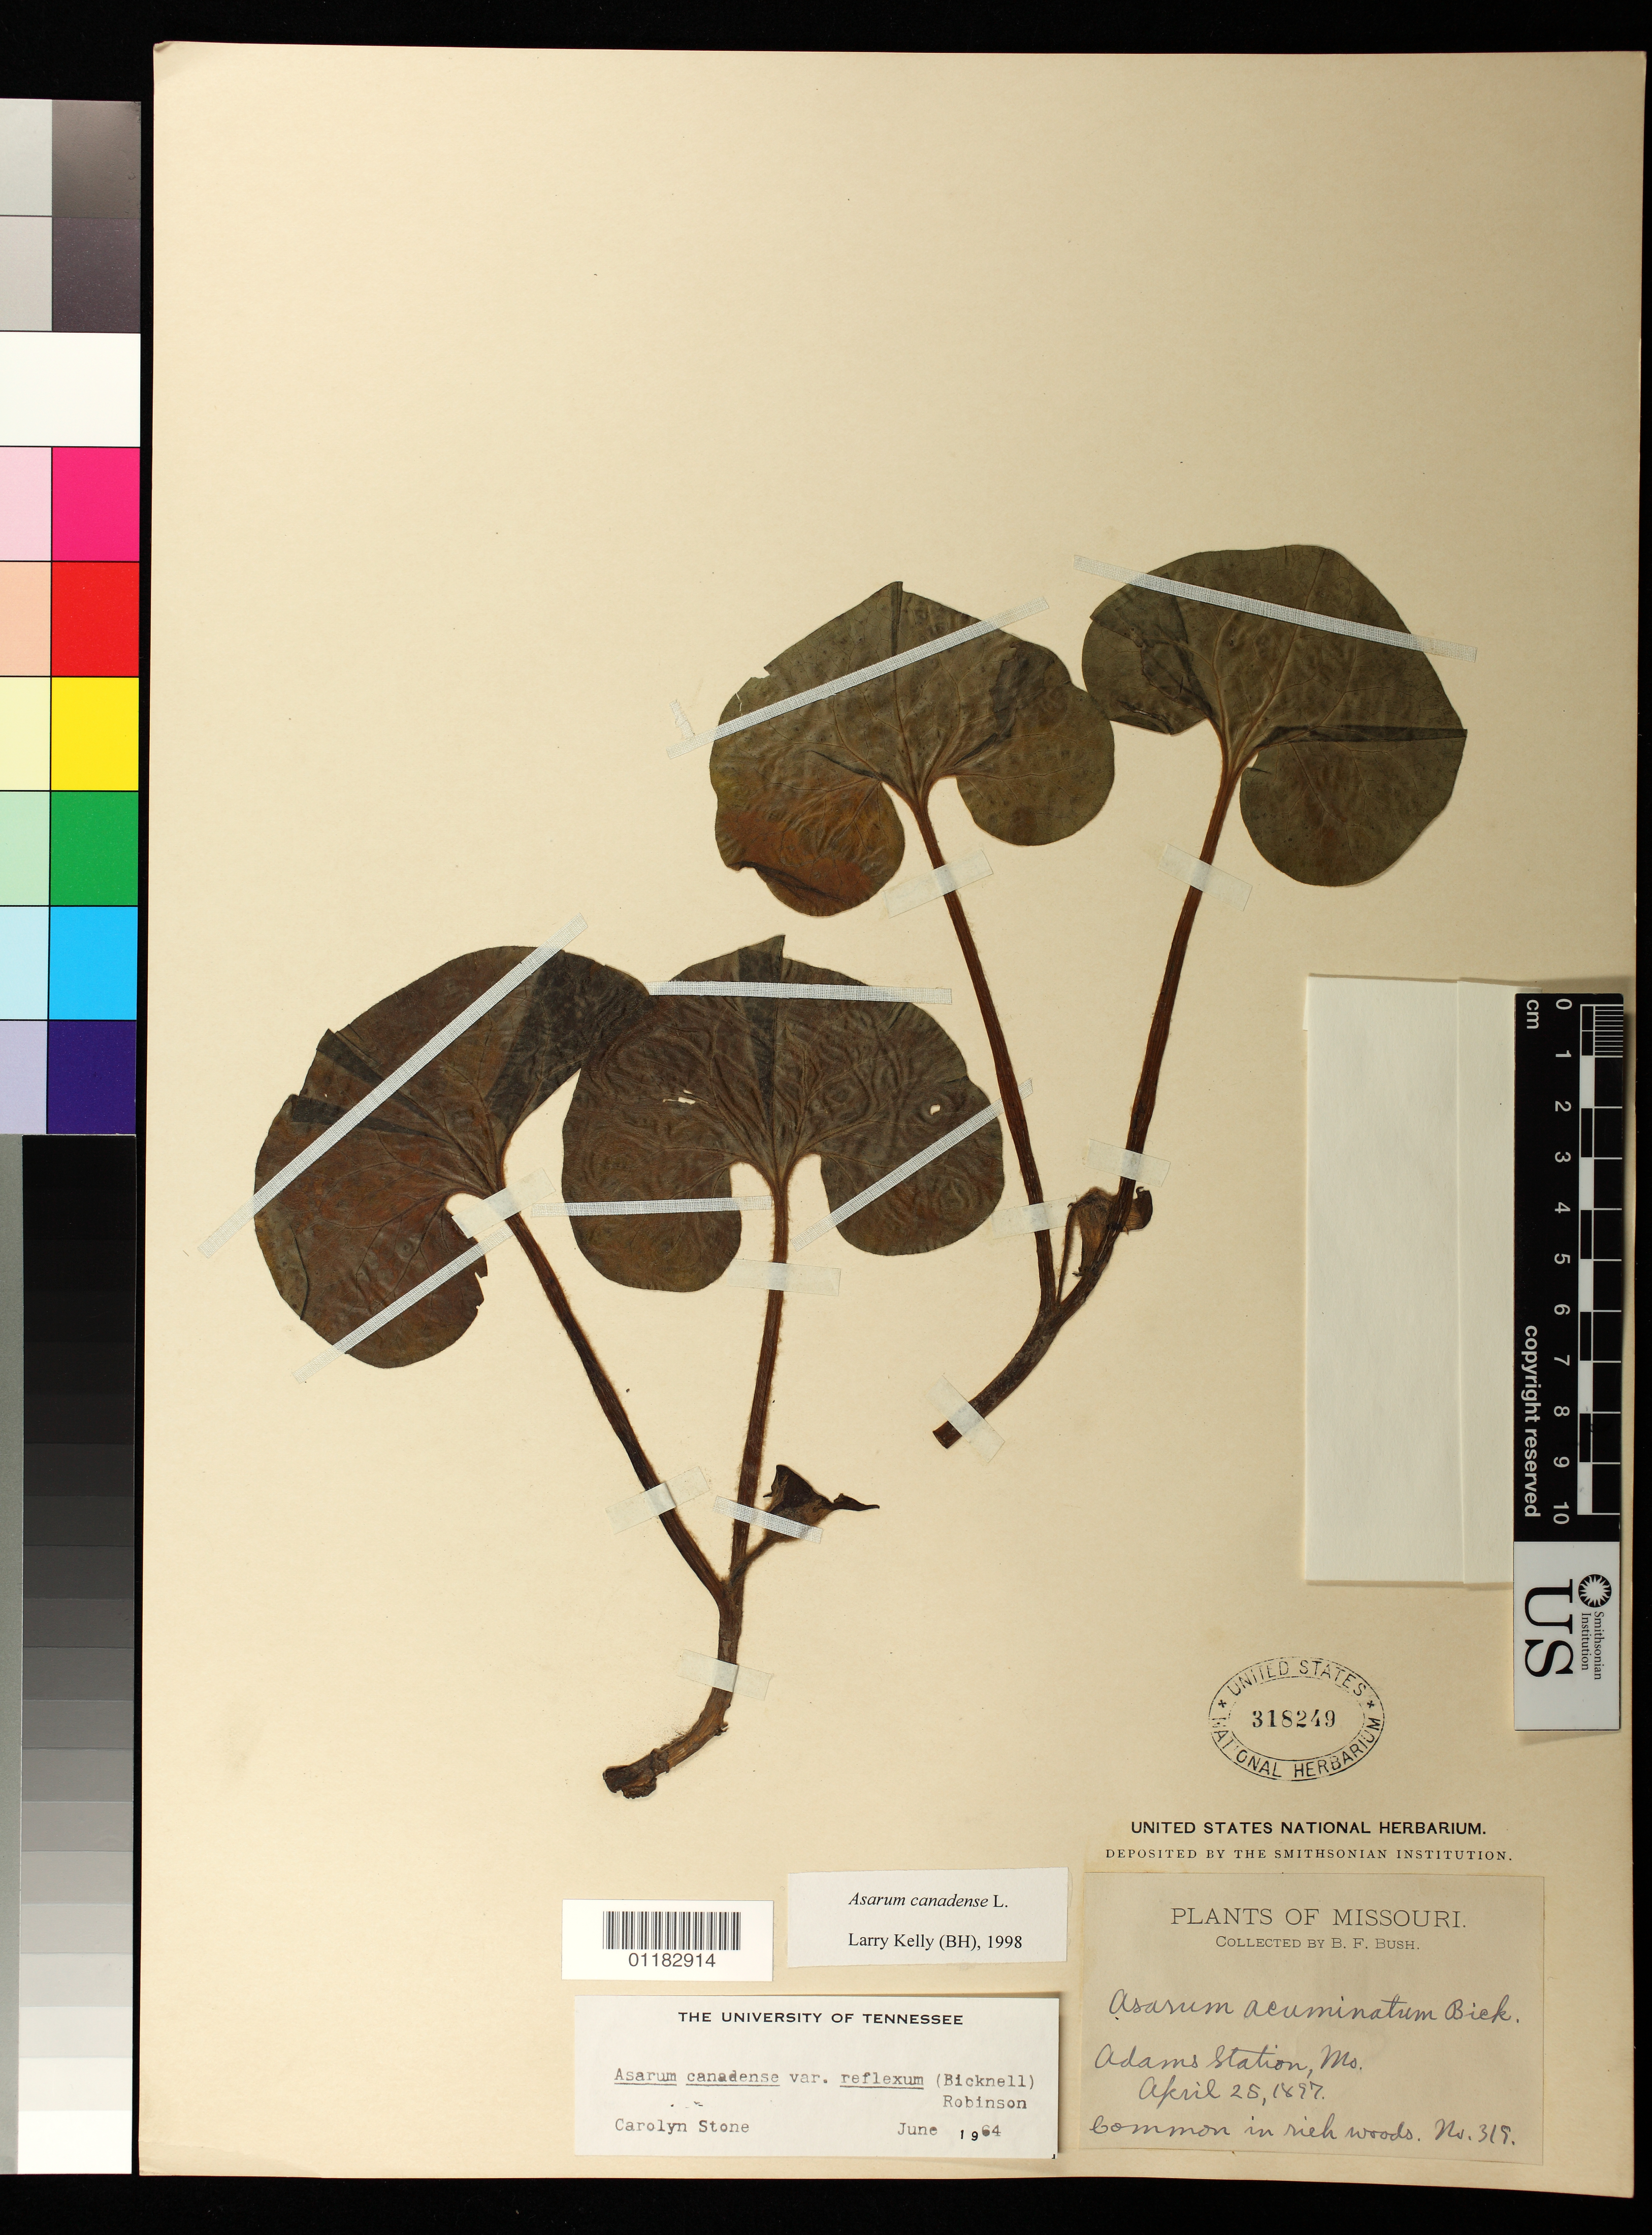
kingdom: Plantae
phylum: Tracheophyta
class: Magnoliopsida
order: Piperales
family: Aristolochiaceae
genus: Asarum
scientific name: Asarum canadense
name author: L.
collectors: B. F. Bush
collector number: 315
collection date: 1847-04-25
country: United States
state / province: Missouri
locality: Rich woods. Adam's Station.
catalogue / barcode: US 318249